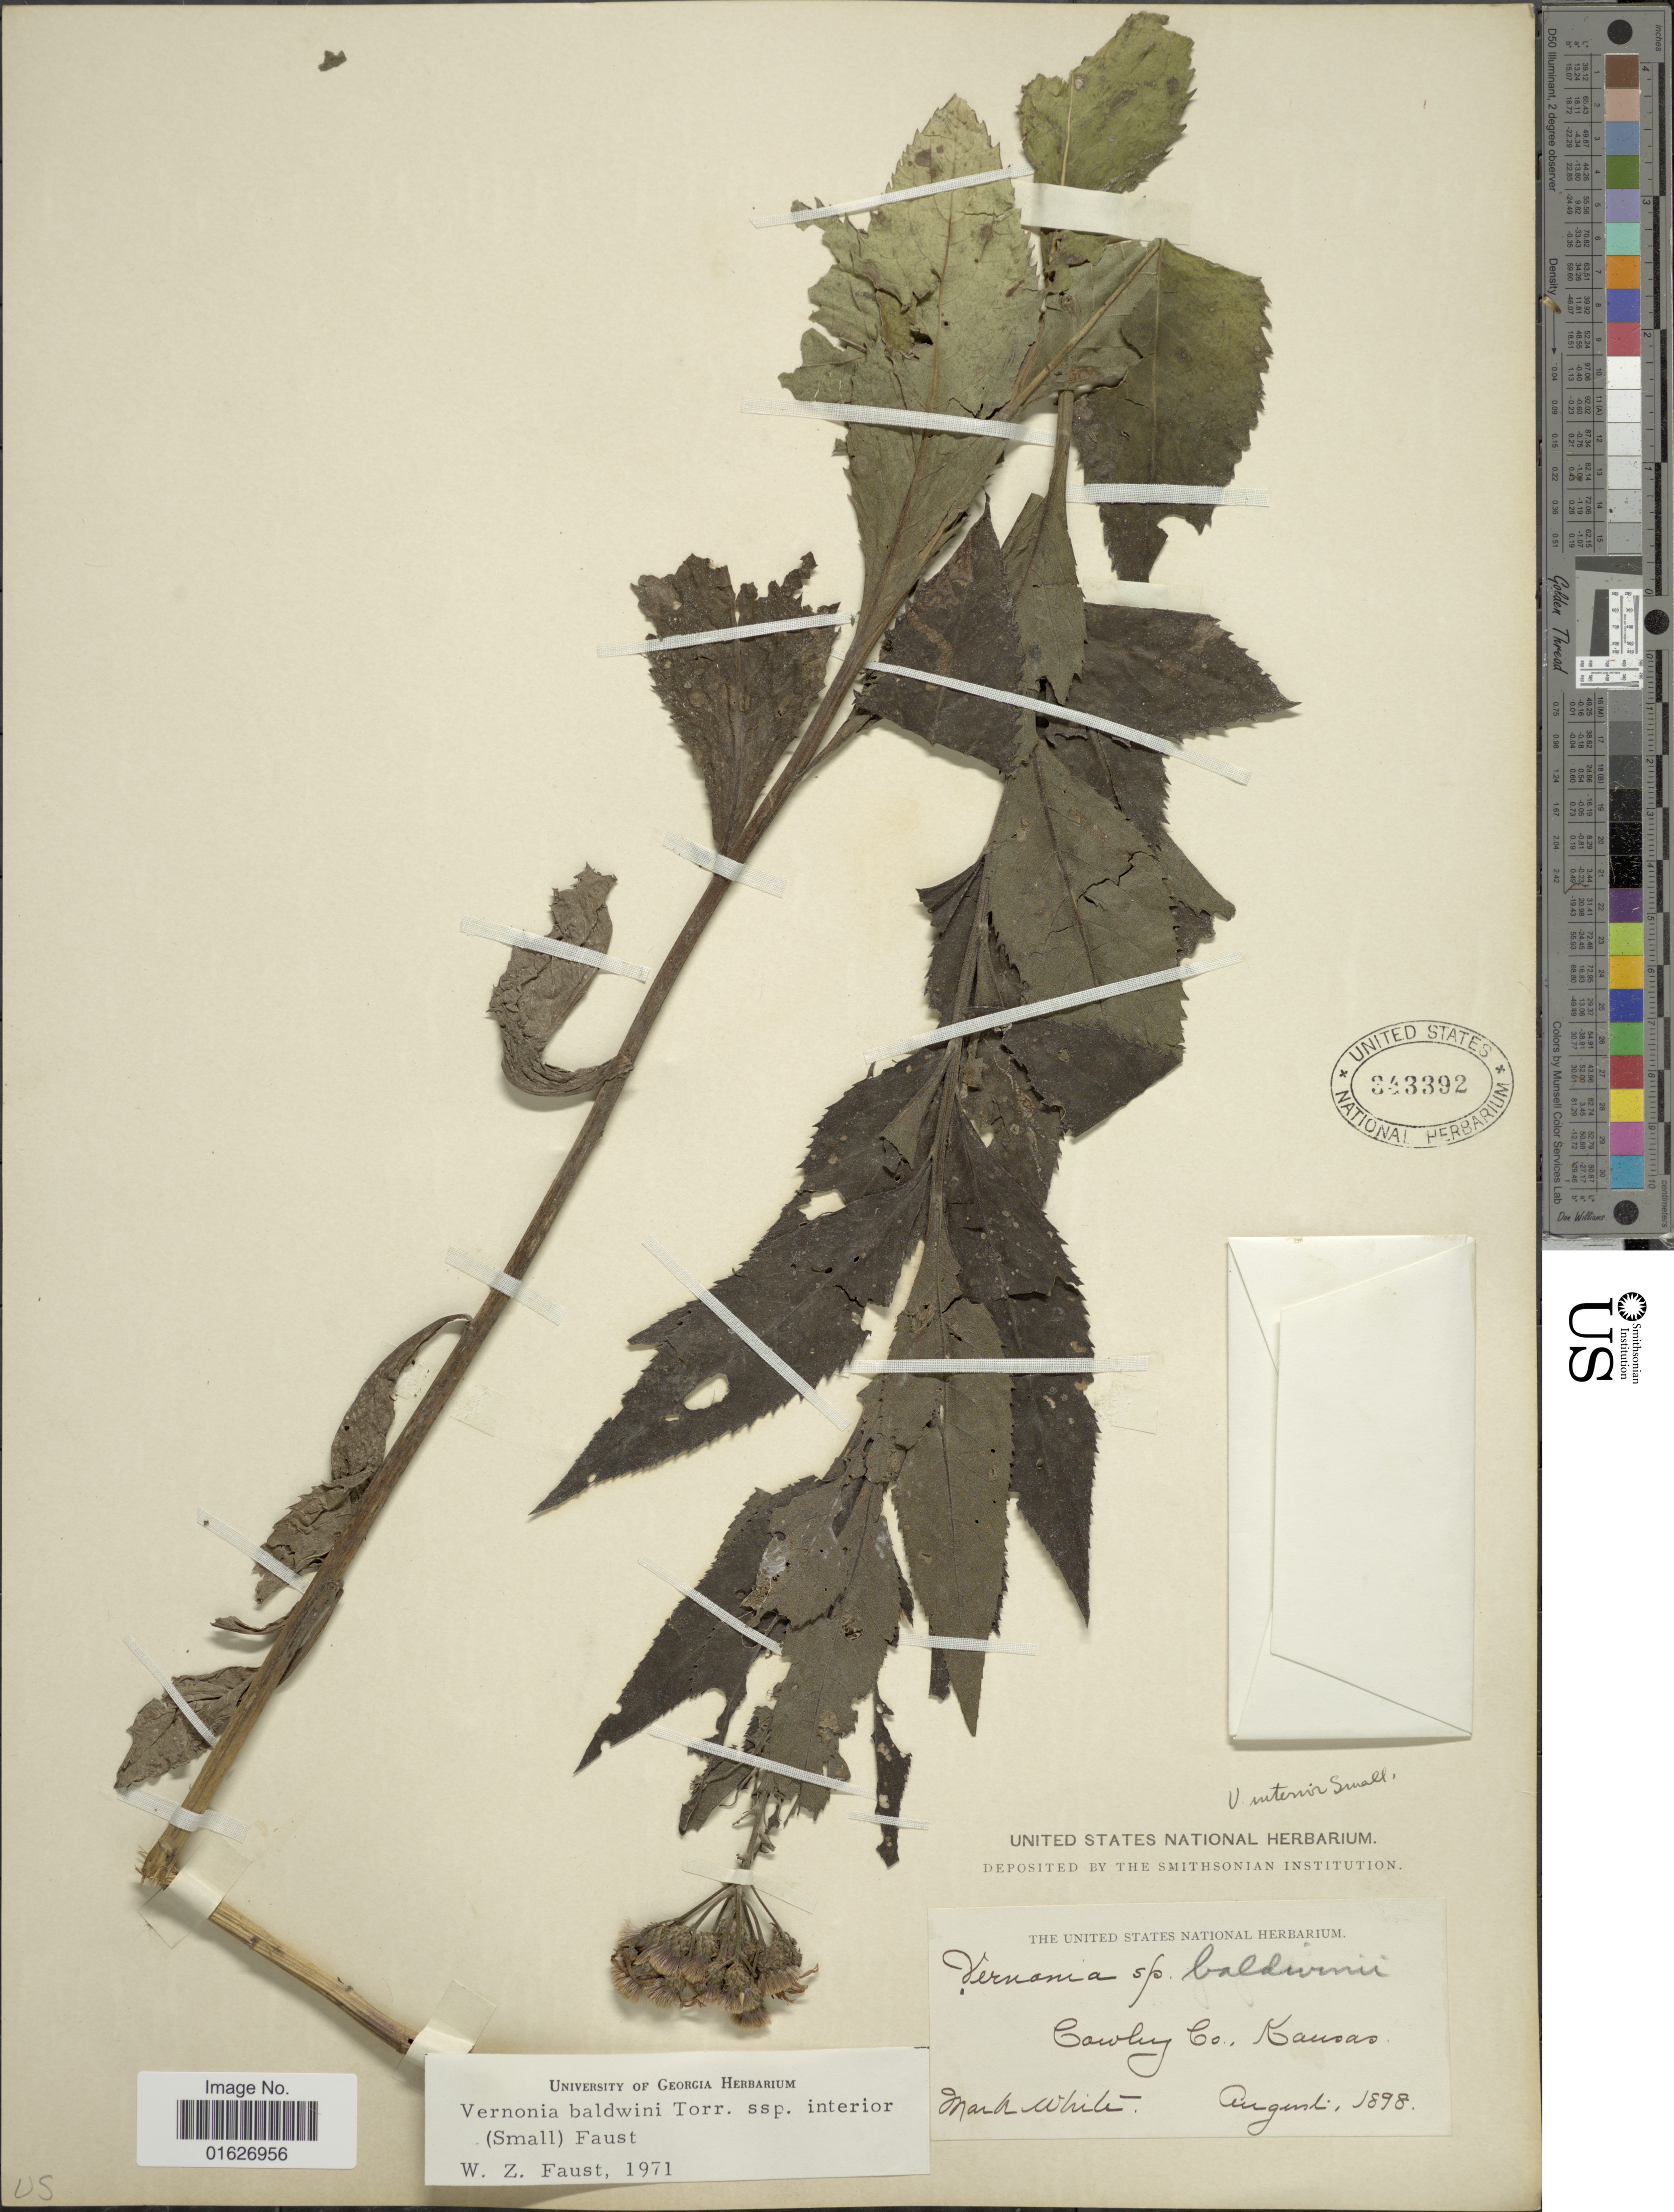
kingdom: Plantae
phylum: Tracheophyta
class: Magnoliopsida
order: Asterales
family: Asteraceae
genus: Vernonia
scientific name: Vernonia baldwinii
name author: Torr.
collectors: M. White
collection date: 1898-08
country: United States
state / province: Kansas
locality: Cowley Co.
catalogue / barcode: US 343392